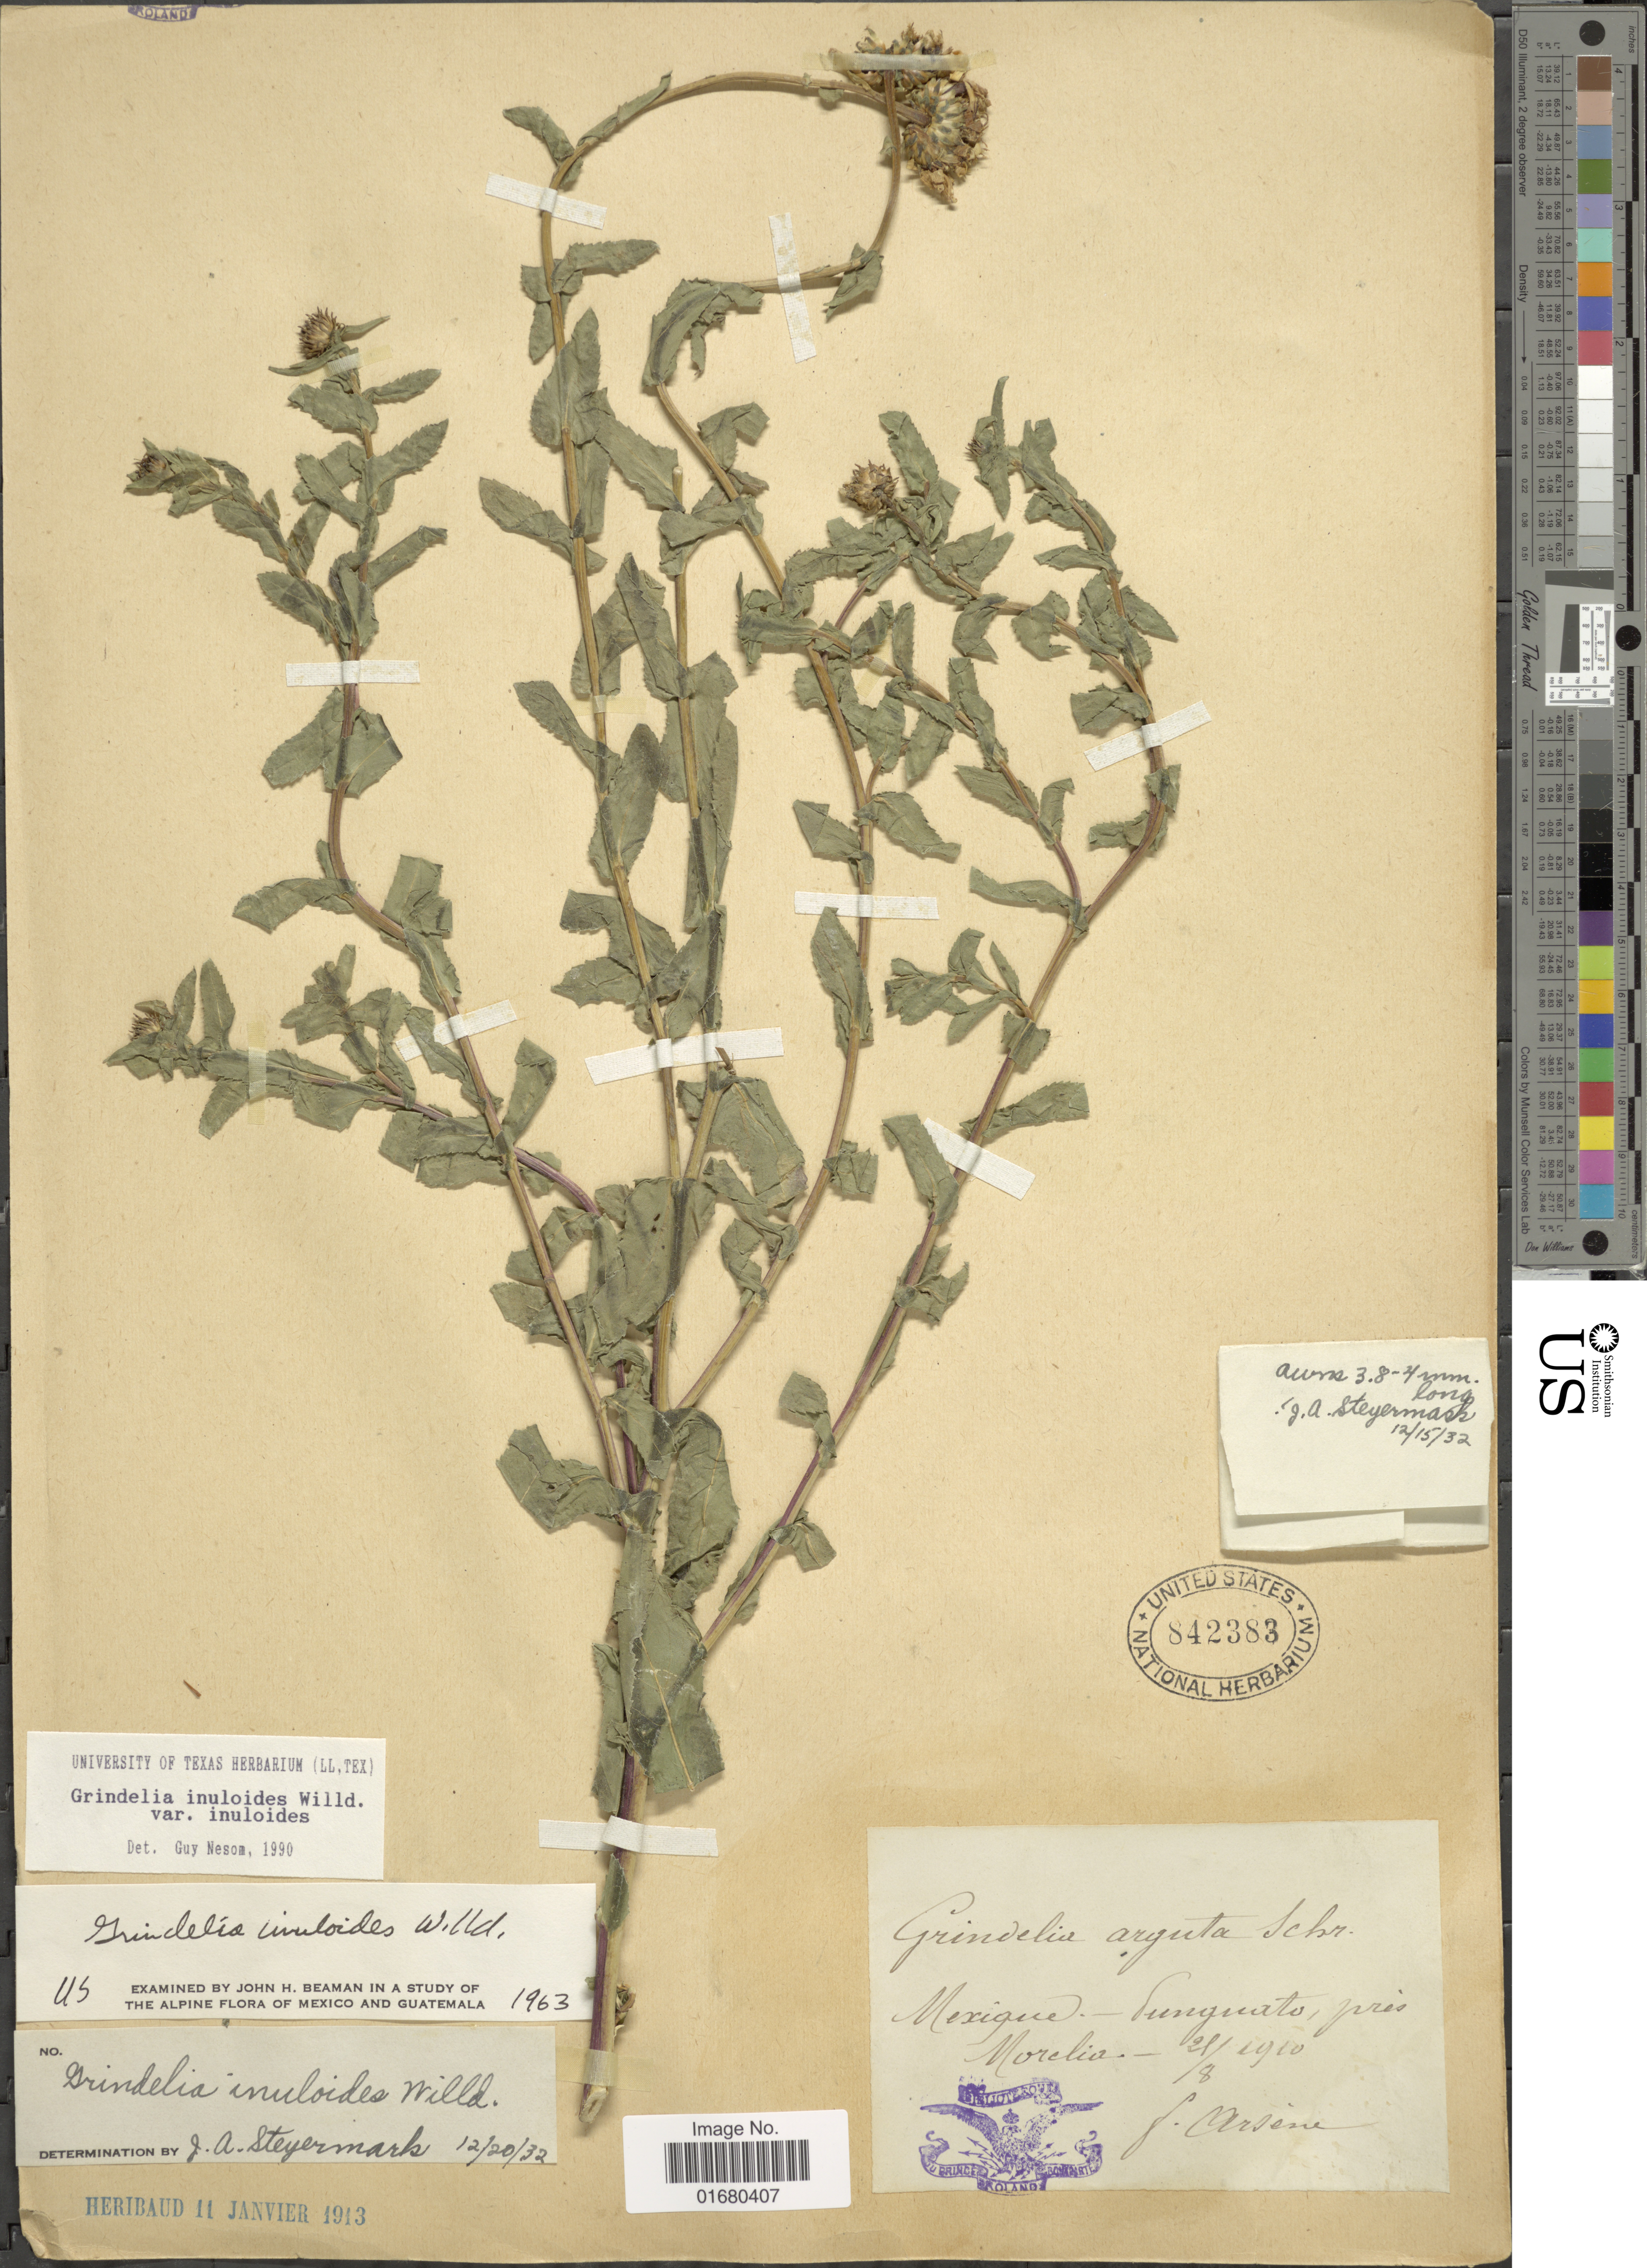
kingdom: Plantae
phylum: Tracheophyta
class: Magnoliopsida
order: Asterales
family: Asteraceae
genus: Grindelia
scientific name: Grindelia inuloides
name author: Willd.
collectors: F. Arsène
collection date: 1910-08-28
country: Mexico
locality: Punguato, pres Morelia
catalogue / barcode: US 842383